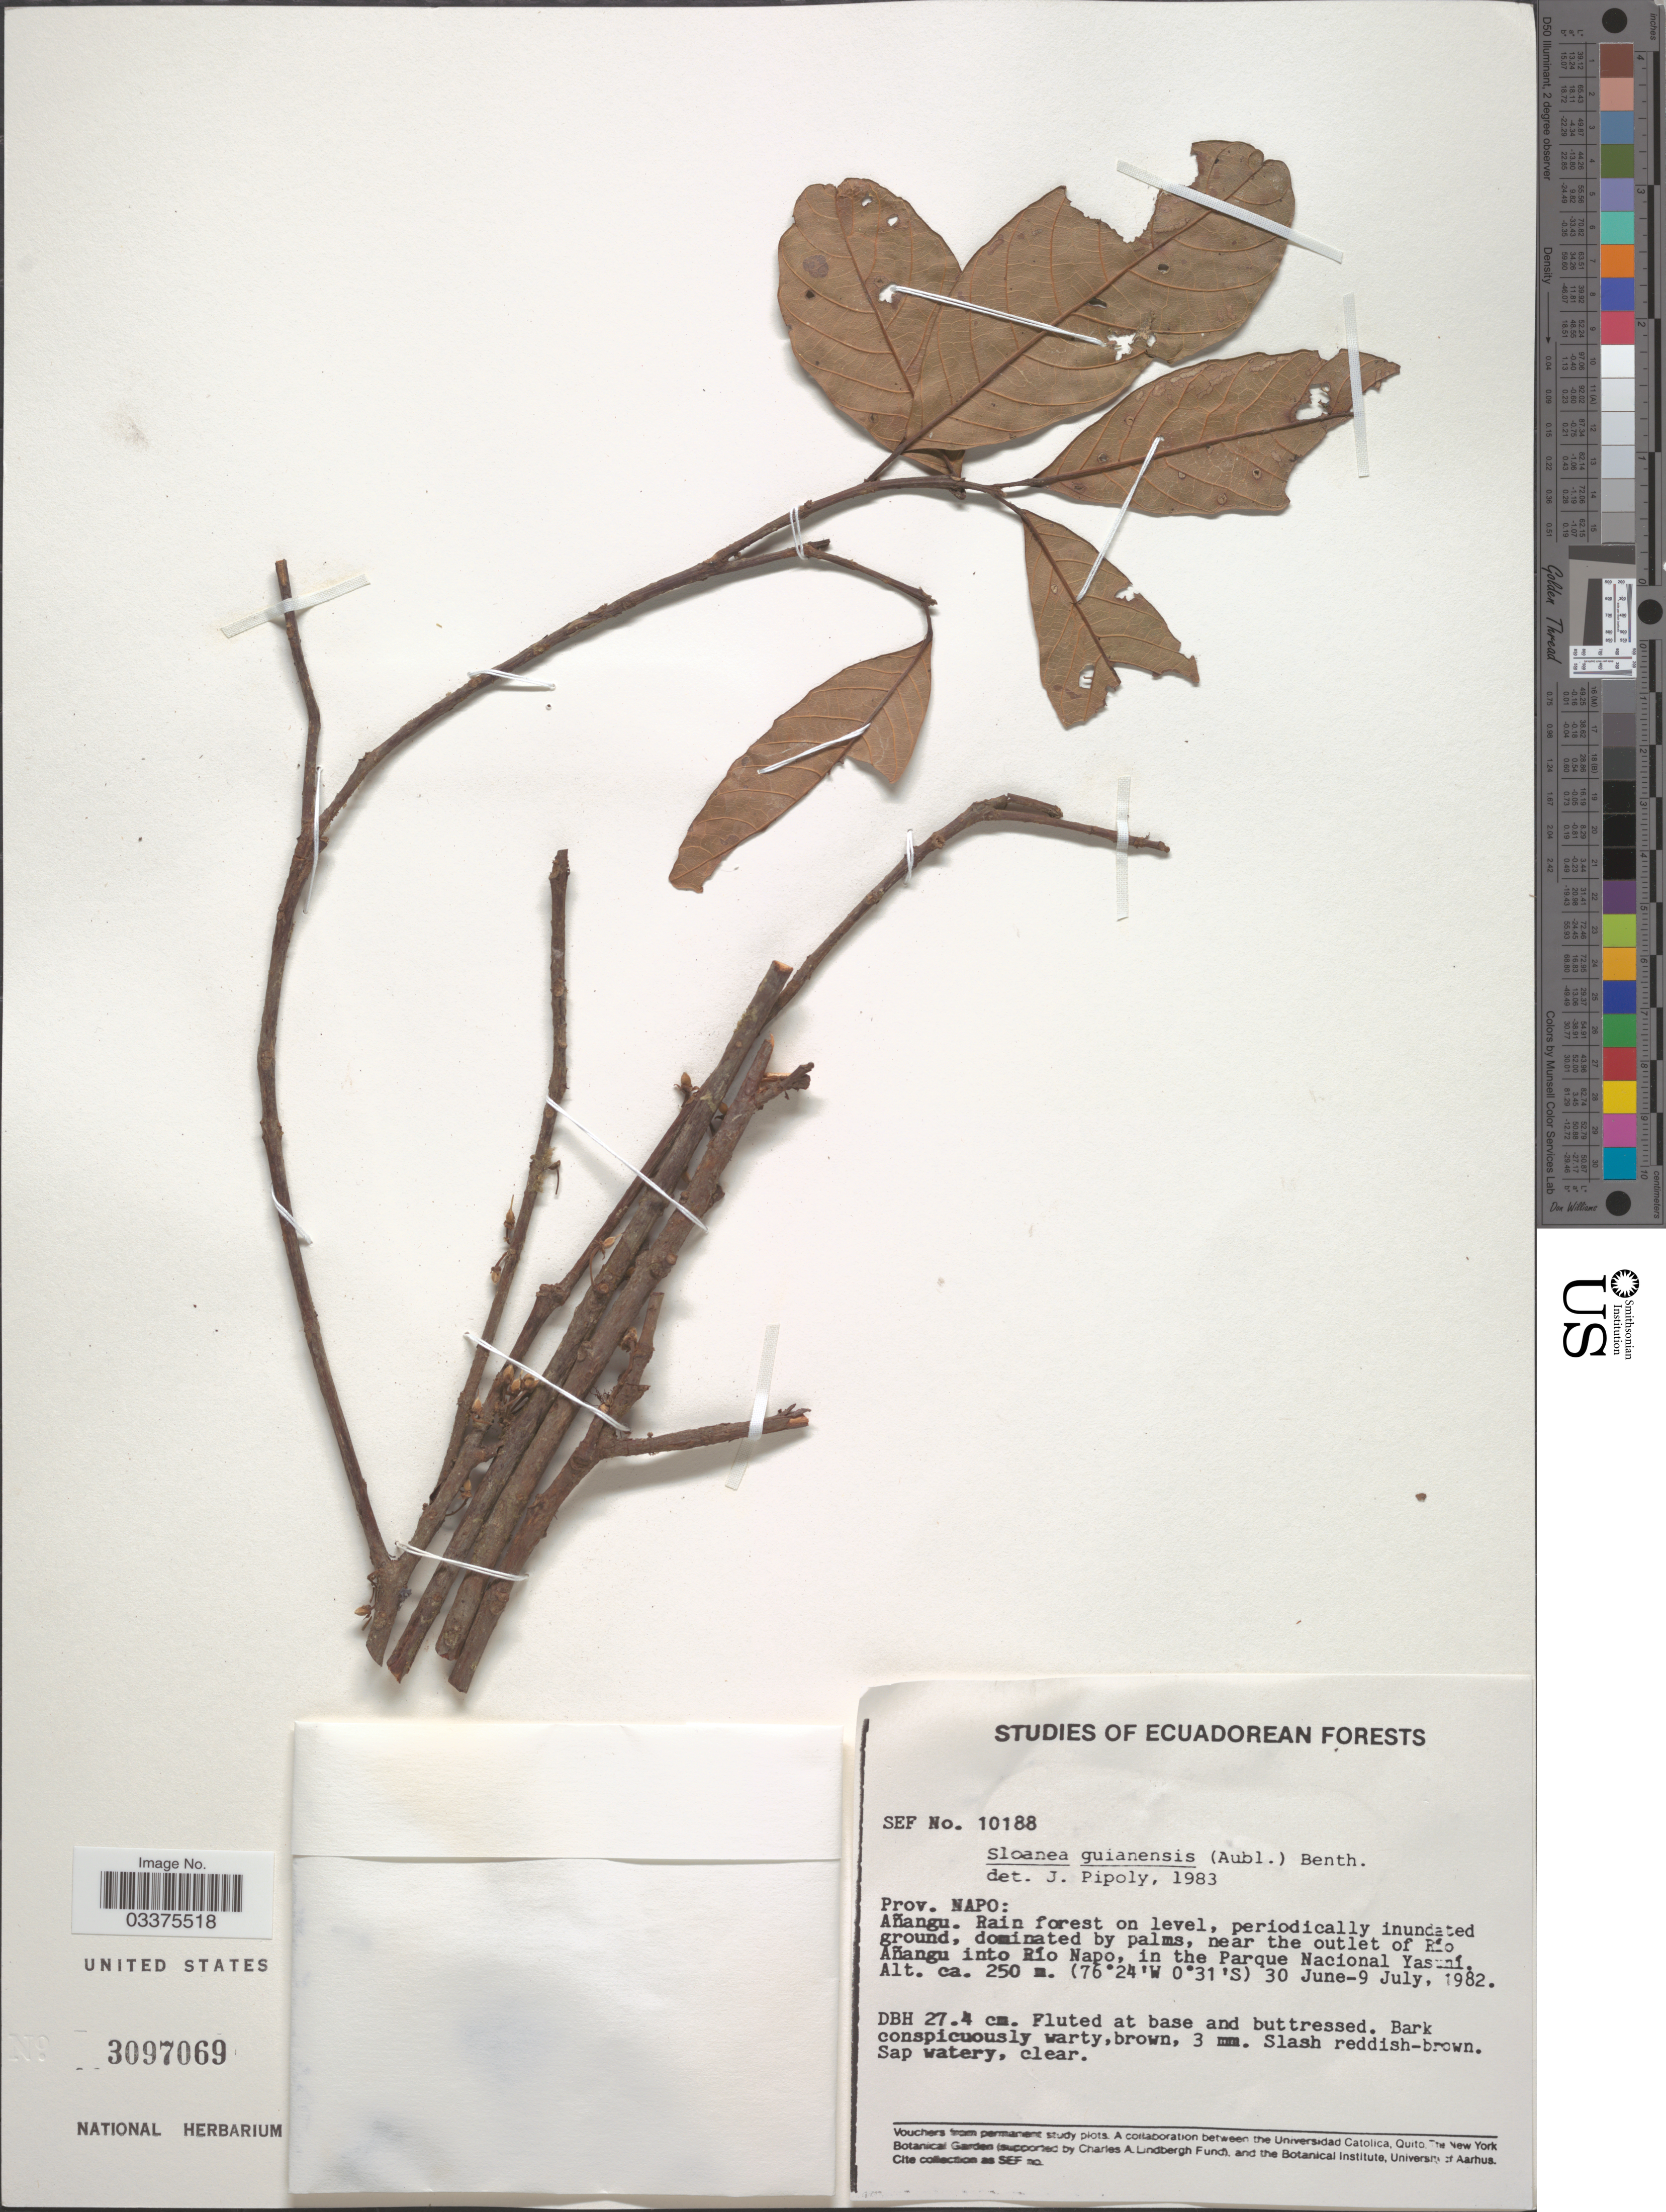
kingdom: Plantae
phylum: Tracheophyta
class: Magnoliopsida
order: Oxalidales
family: Elaeocarpaceae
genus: Sloanea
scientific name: Sloanea guianensis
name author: (Aubl.) Benth.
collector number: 10188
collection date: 1982-06-30/1982-07-09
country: Ecuador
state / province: Napo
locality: Añangu, near the outlet of Río Añangu into Río Napo, in the Parque Nacional Yasuní.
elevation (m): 250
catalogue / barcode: US 3097069